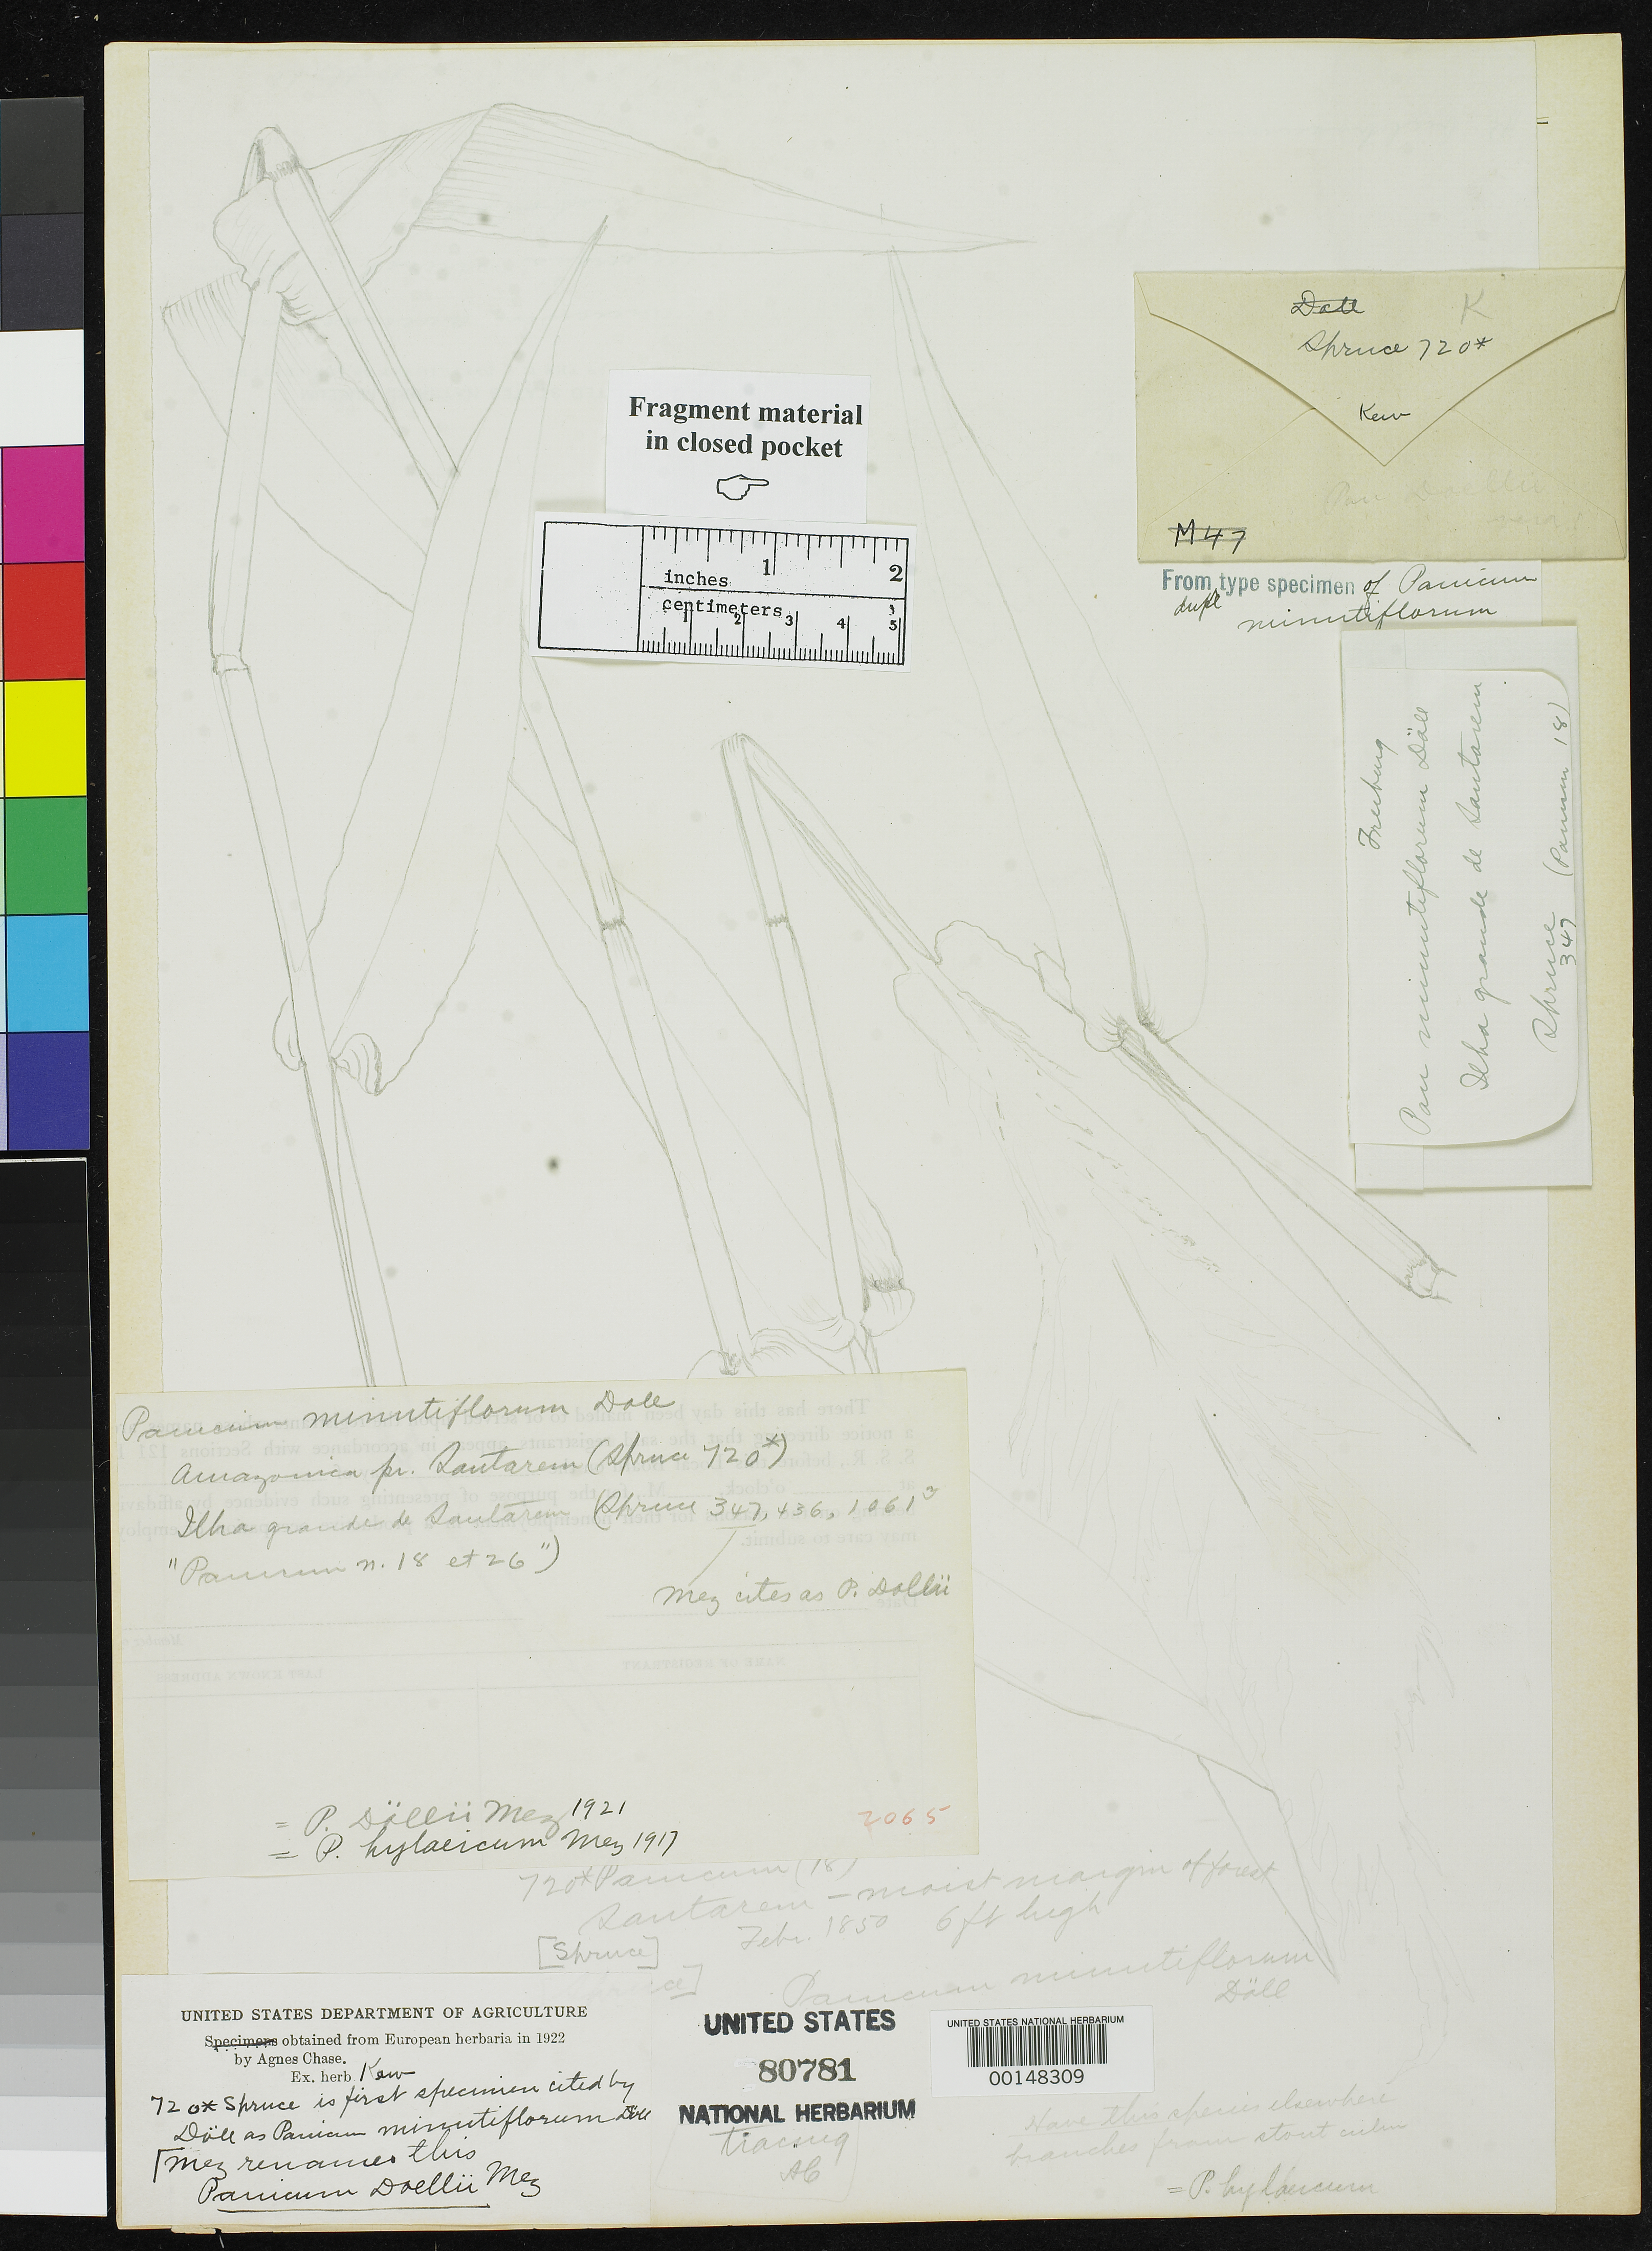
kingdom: Plantae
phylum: Tracheophyta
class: Liliopsida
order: Poales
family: Poaceae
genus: Panicum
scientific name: Panicum minutiflorum Döll, nom. illeg.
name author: Döll in Mart.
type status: Type Fragment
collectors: R. Spruce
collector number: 347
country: Brazil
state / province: Pará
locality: Ilha Grande de Santarem.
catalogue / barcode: US 80781-2